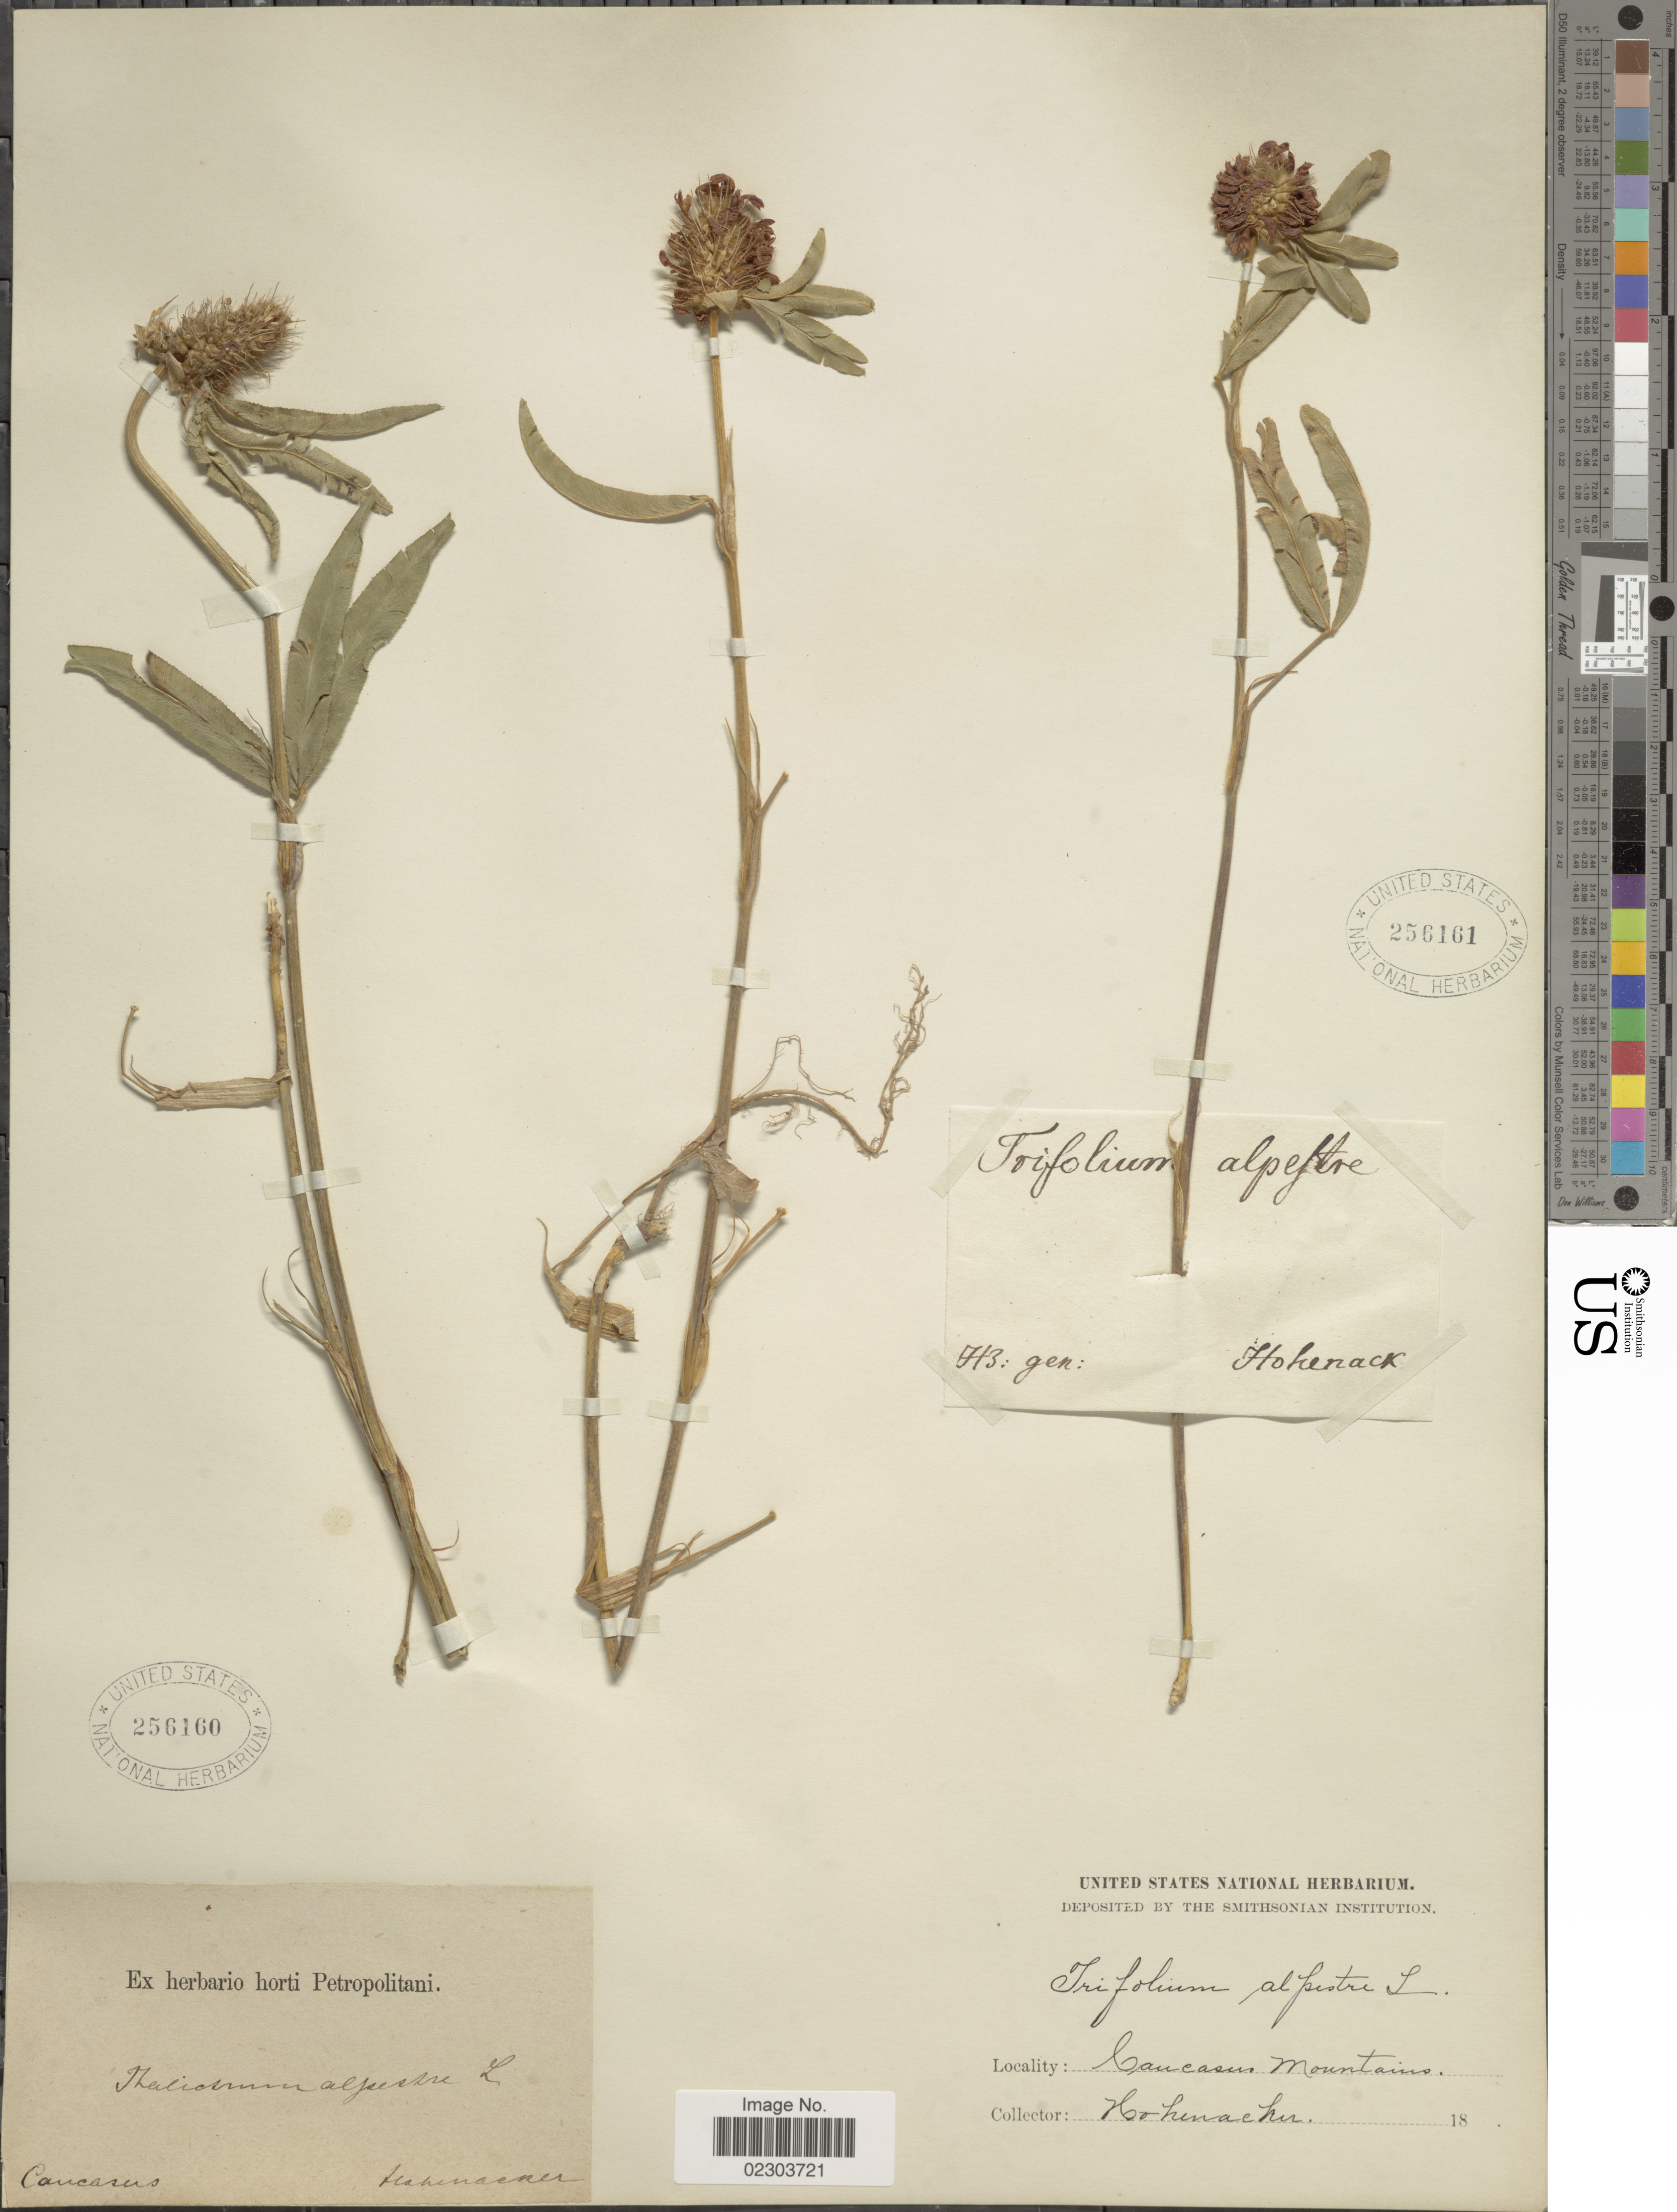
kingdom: Plantae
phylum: Tracheophyta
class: Magnoliopsida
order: Fabales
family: Fabaceae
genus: Trifolium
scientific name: Trifolium alpestre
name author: L.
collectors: Hohenacher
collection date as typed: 18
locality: Caucasus, Caucasus Mountains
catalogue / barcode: US 256160